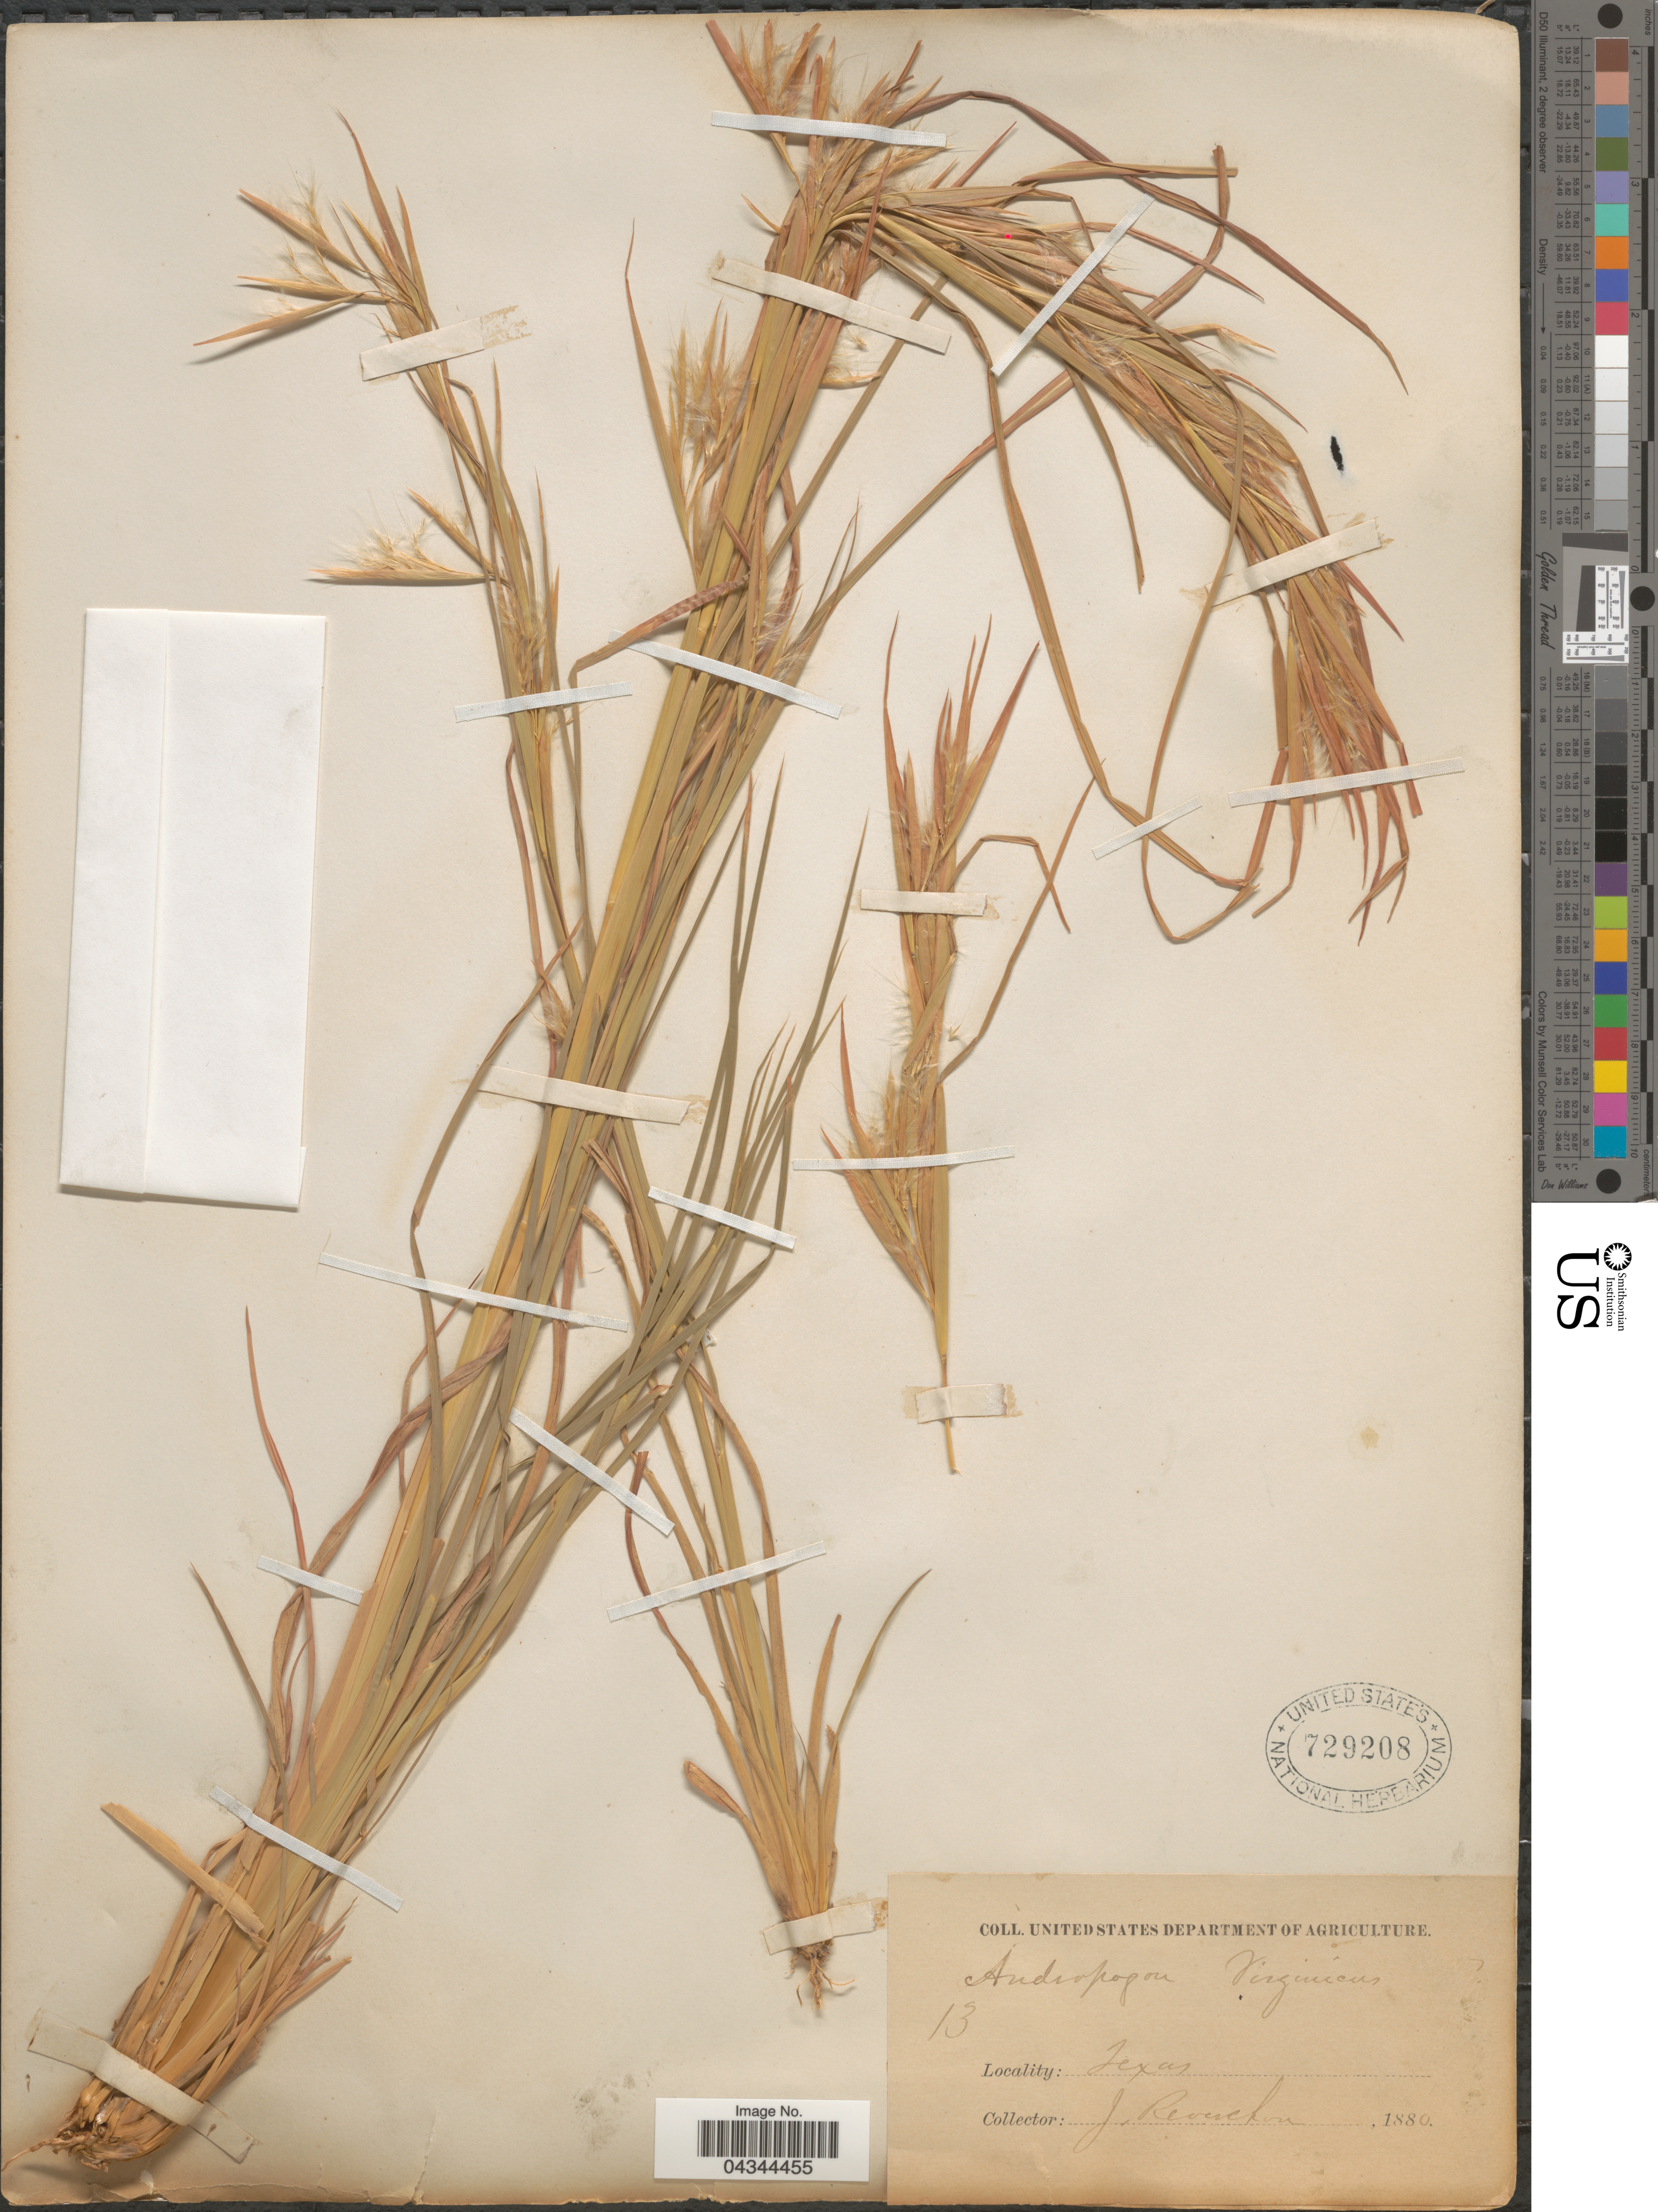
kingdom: Plantae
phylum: Tracheophyta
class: Liliopsida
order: Poales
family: Poaceae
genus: Andropogon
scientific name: Andropogon virginicus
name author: L.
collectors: J. Reverchon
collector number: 13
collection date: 1880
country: United States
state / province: Texas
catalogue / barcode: US 729208